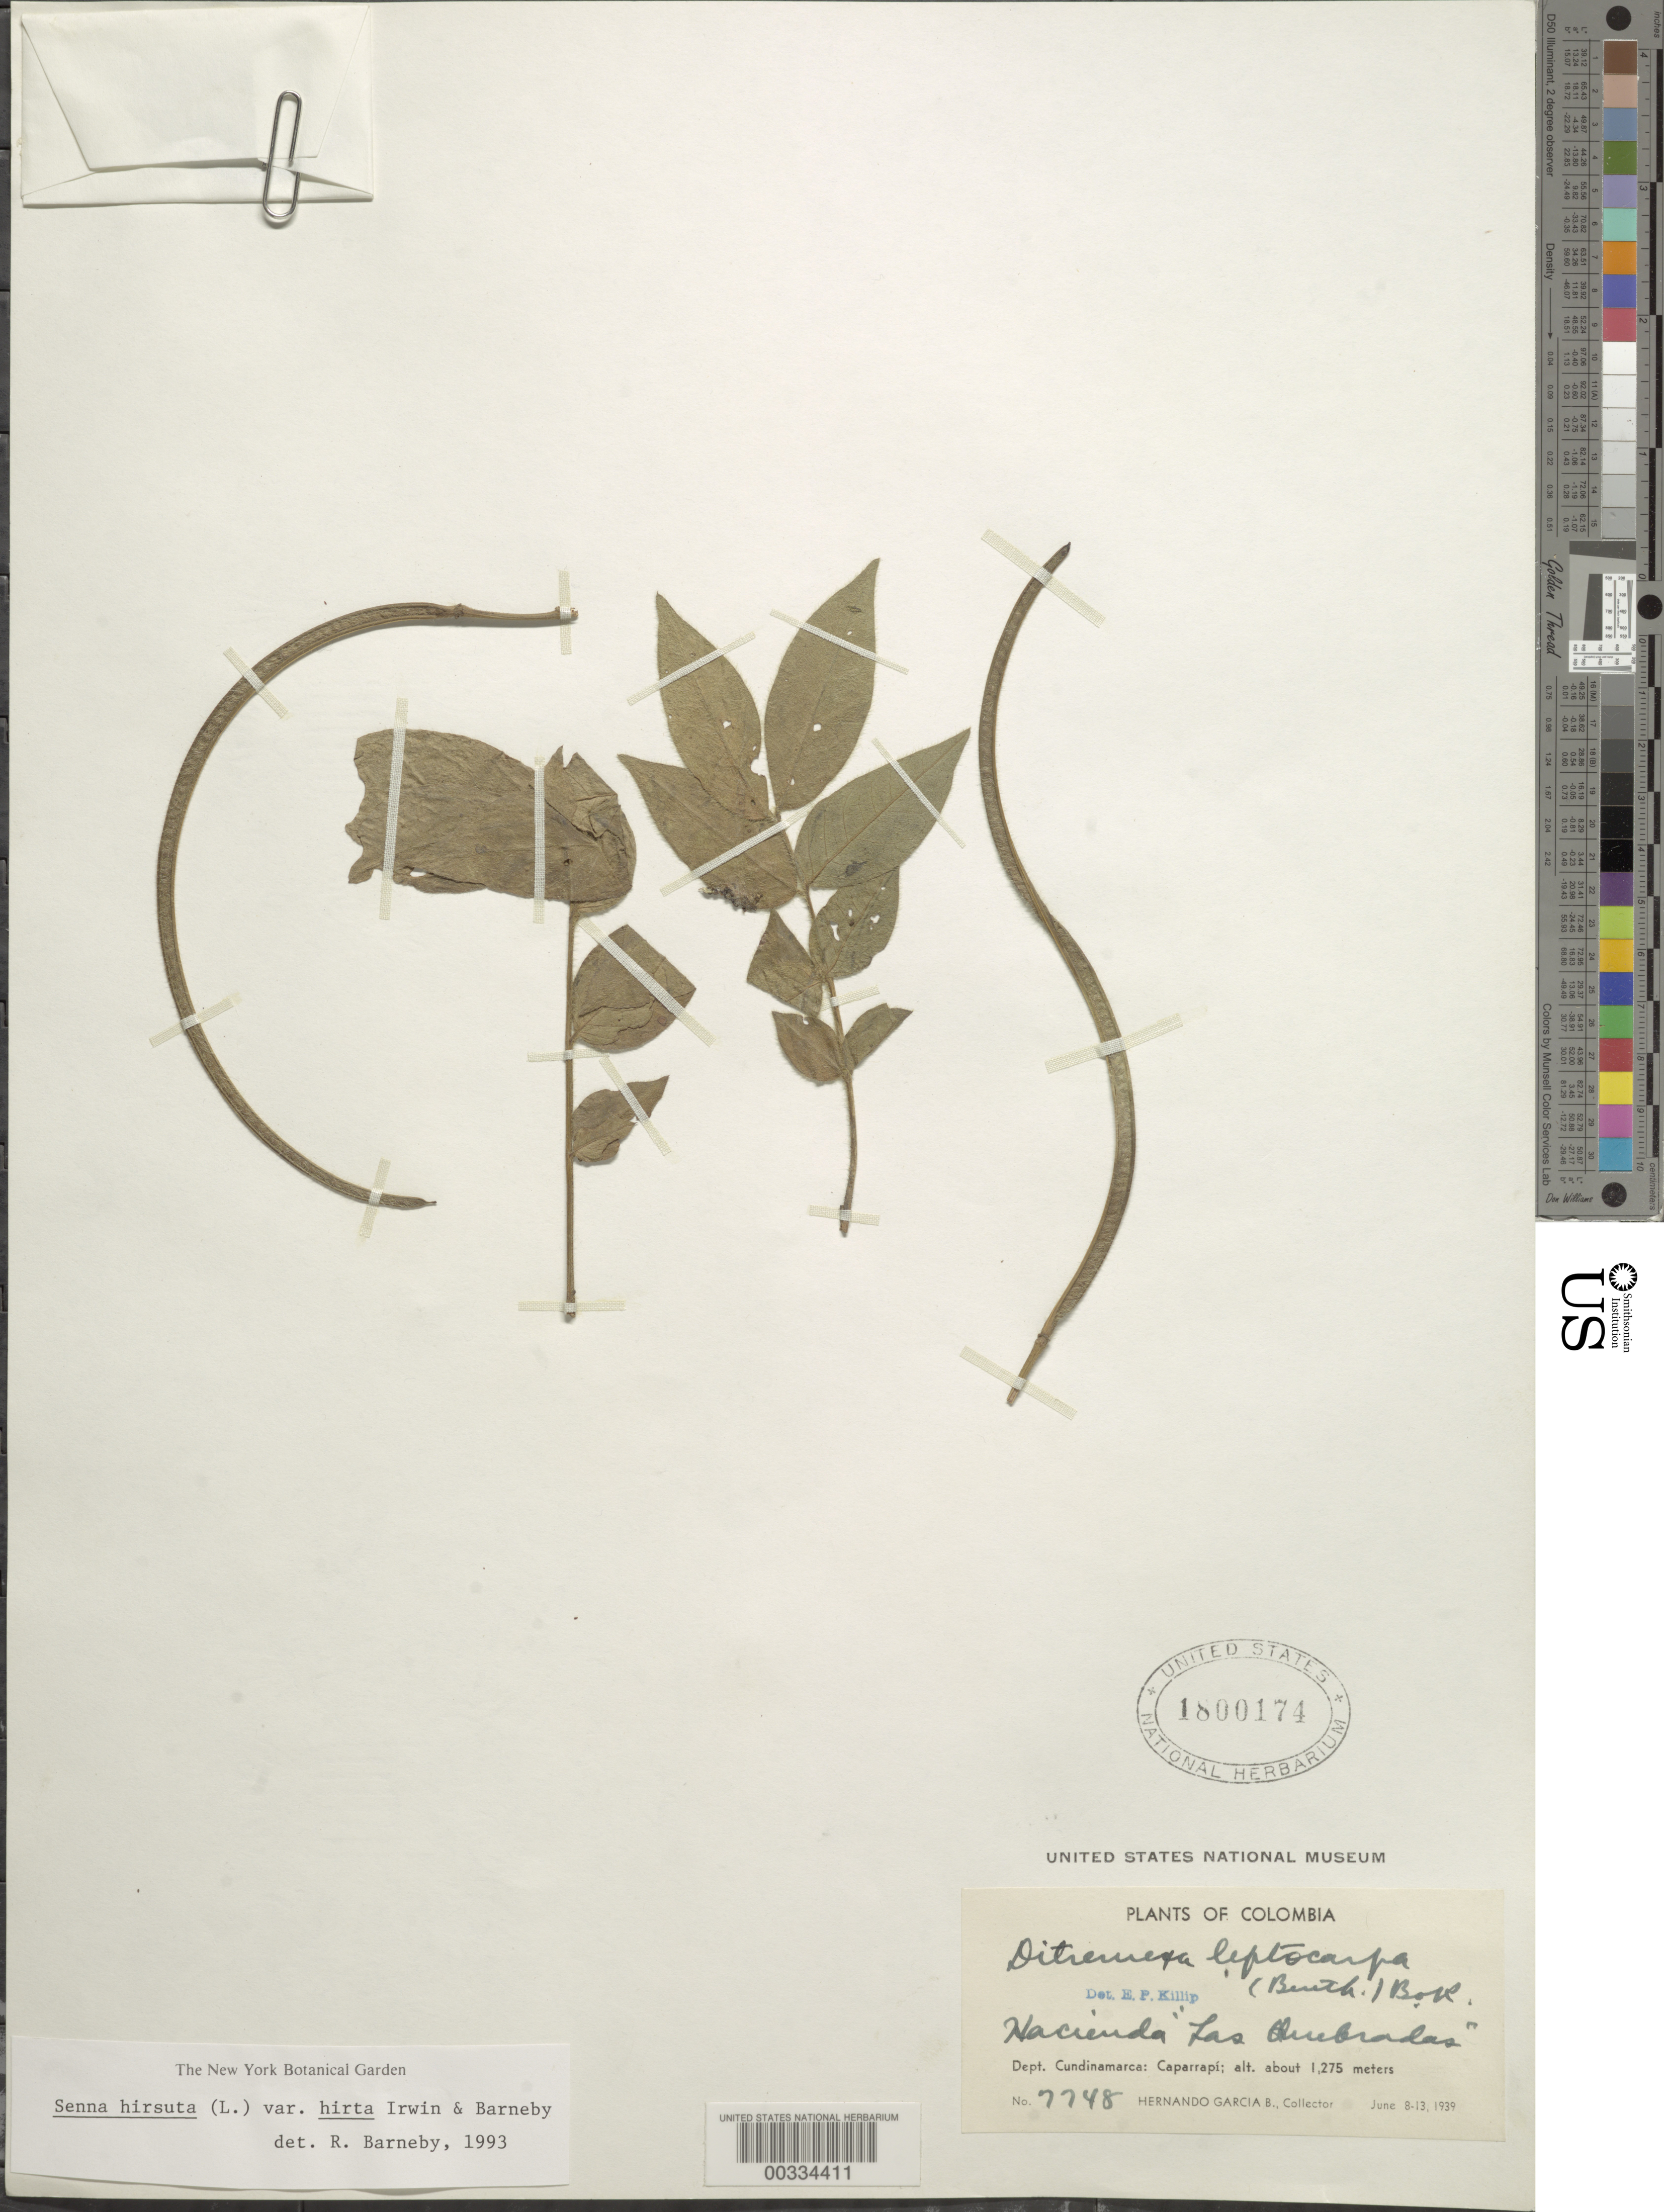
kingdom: Plantae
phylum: Tracheophyta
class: Magnoliopsida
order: Fabales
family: Fabaceae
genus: Senna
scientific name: Senna hirsuta var. hirta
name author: H.S. Irwin & Barneby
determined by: Barneby, Rupert C., (NY)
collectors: H. García Barriga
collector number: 7748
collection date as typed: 08 Jun 1939 to 13 Jun 1939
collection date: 1939-06-08/1939-06-13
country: Colombia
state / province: Cundinamarca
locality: Caparrapi; Hacienda "las Quebradas"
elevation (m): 1275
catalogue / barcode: US 1800174